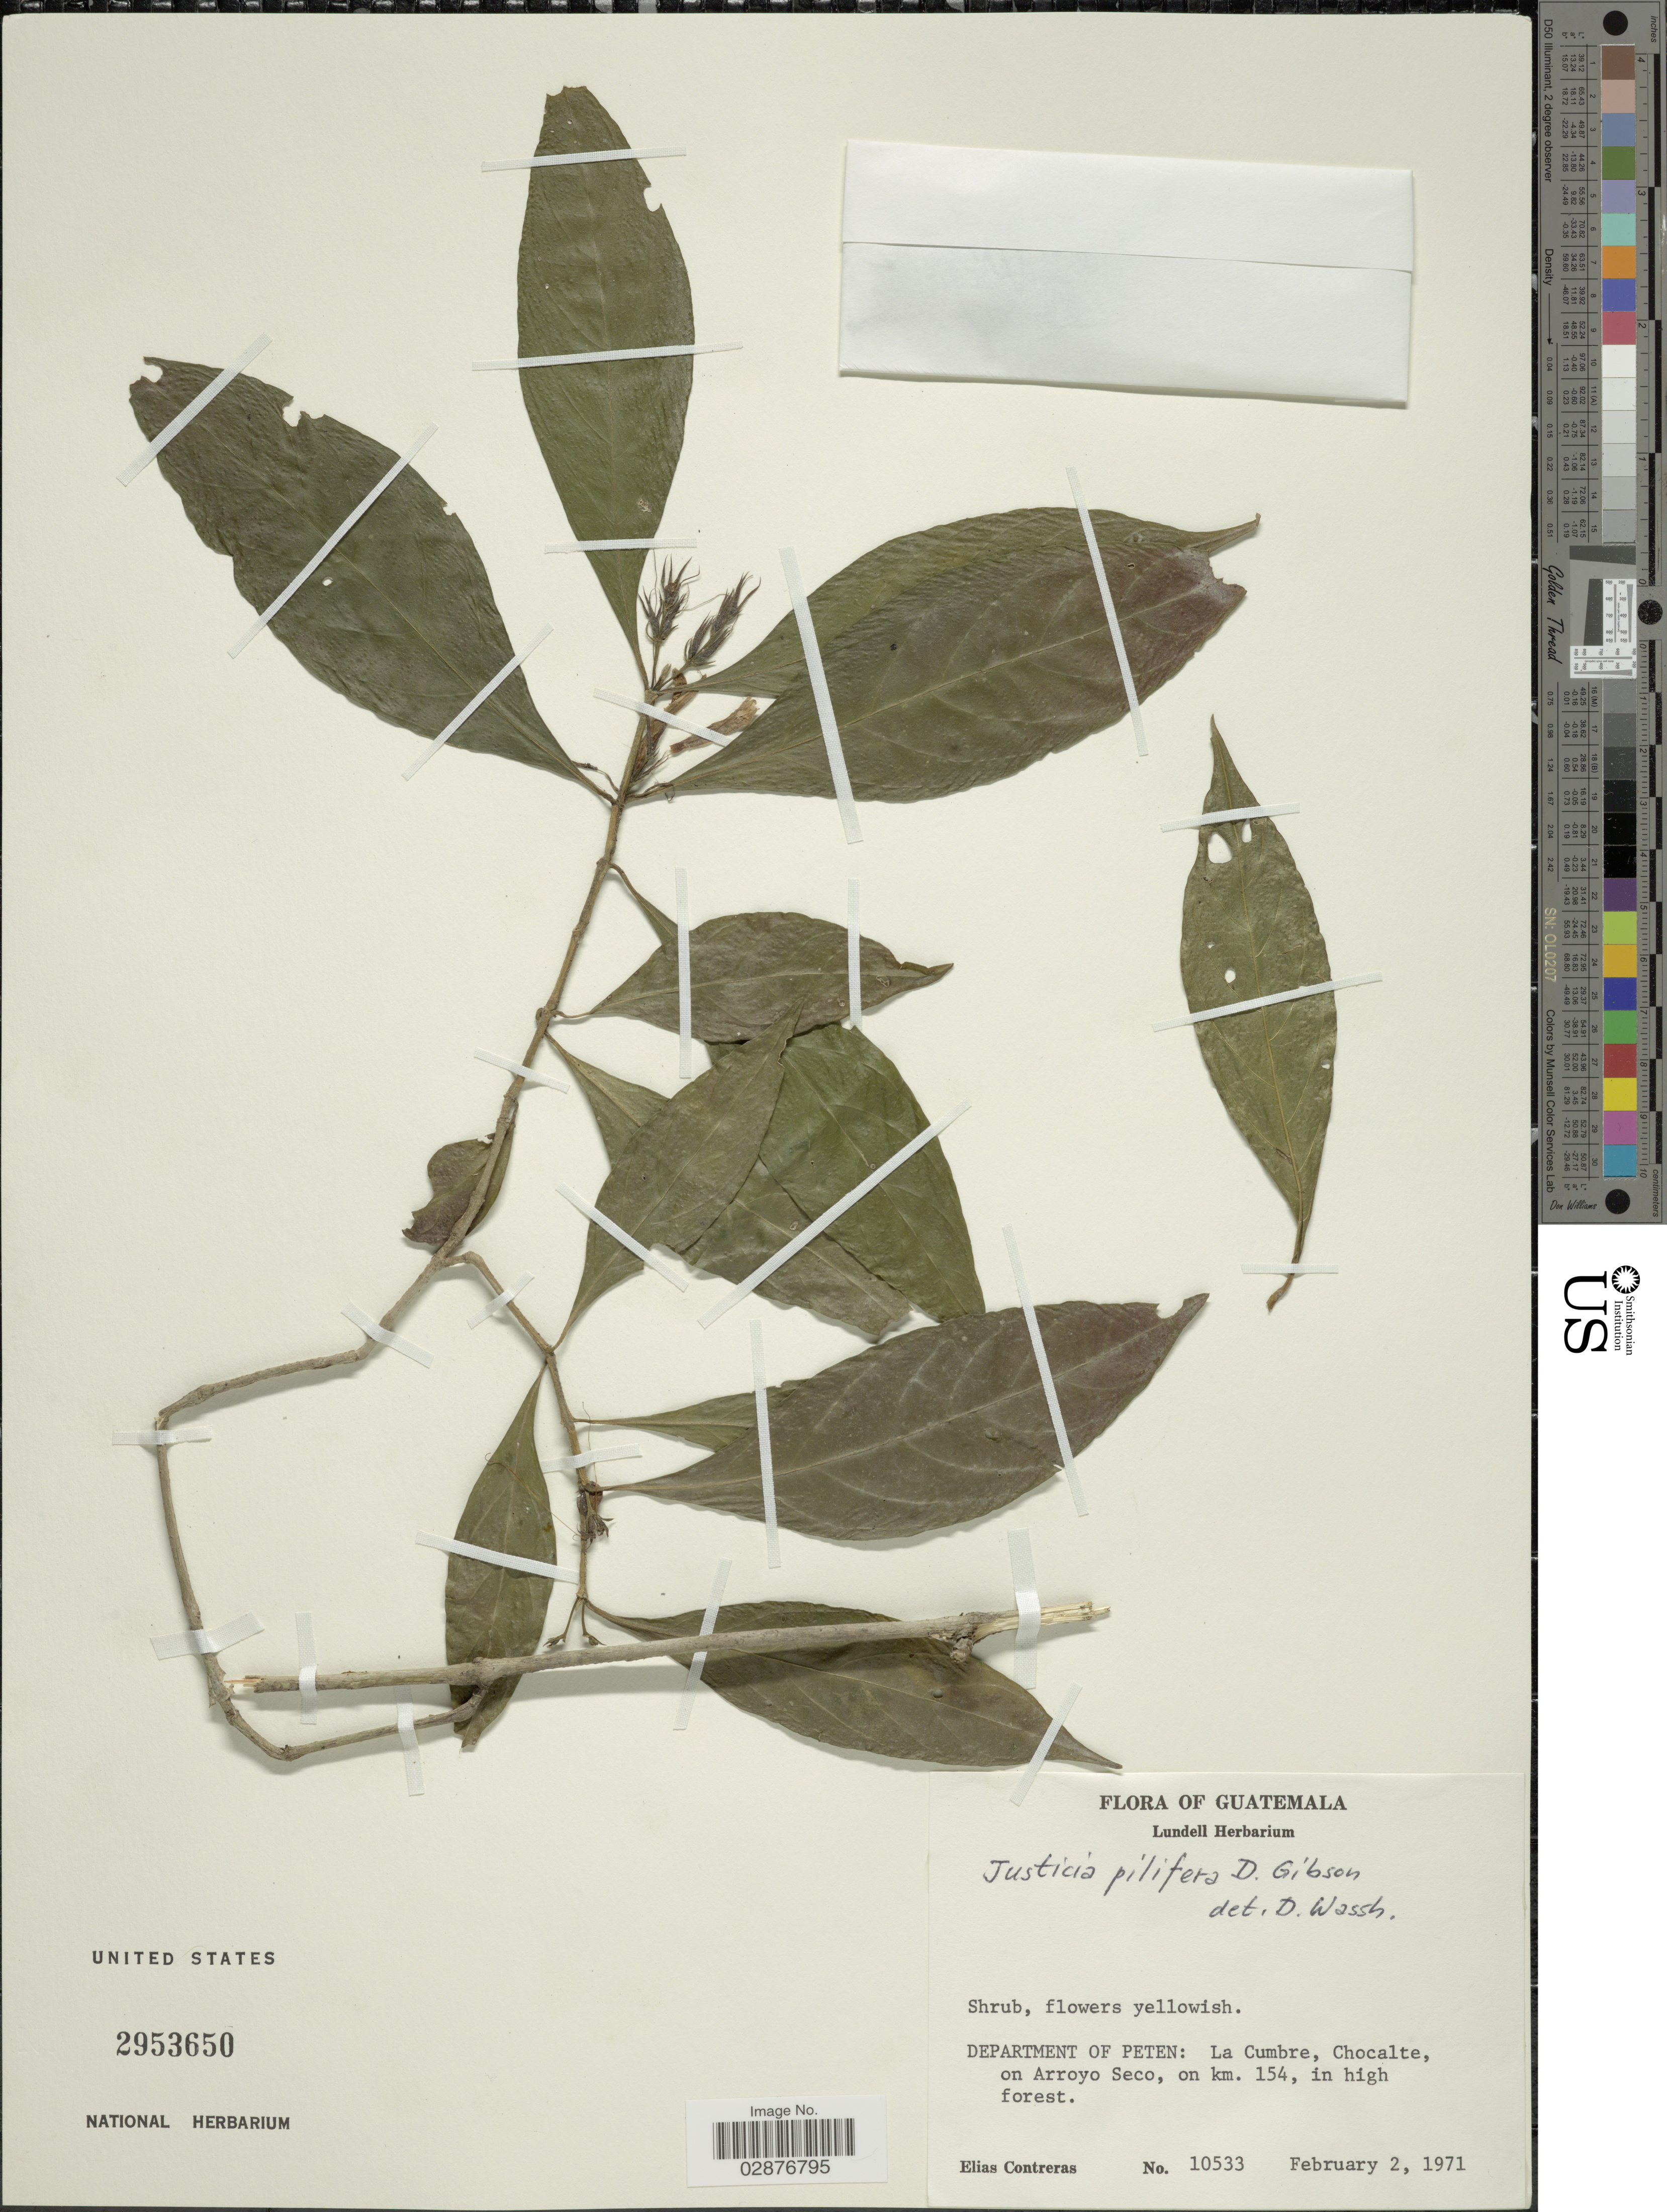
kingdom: Plantae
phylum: Tracheophyta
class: Magnoliopsida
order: Lamiales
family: Acanthaceae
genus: Justicia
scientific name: Justicia pilifera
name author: D.N. Gibson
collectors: E. Contreras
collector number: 10533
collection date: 1971-02-02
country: Guatemala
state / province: El Petén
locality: Department of Peten: La Cumbre, Chocalte, on Arroyo Seco, on km. 154.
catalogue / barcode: US 2953650